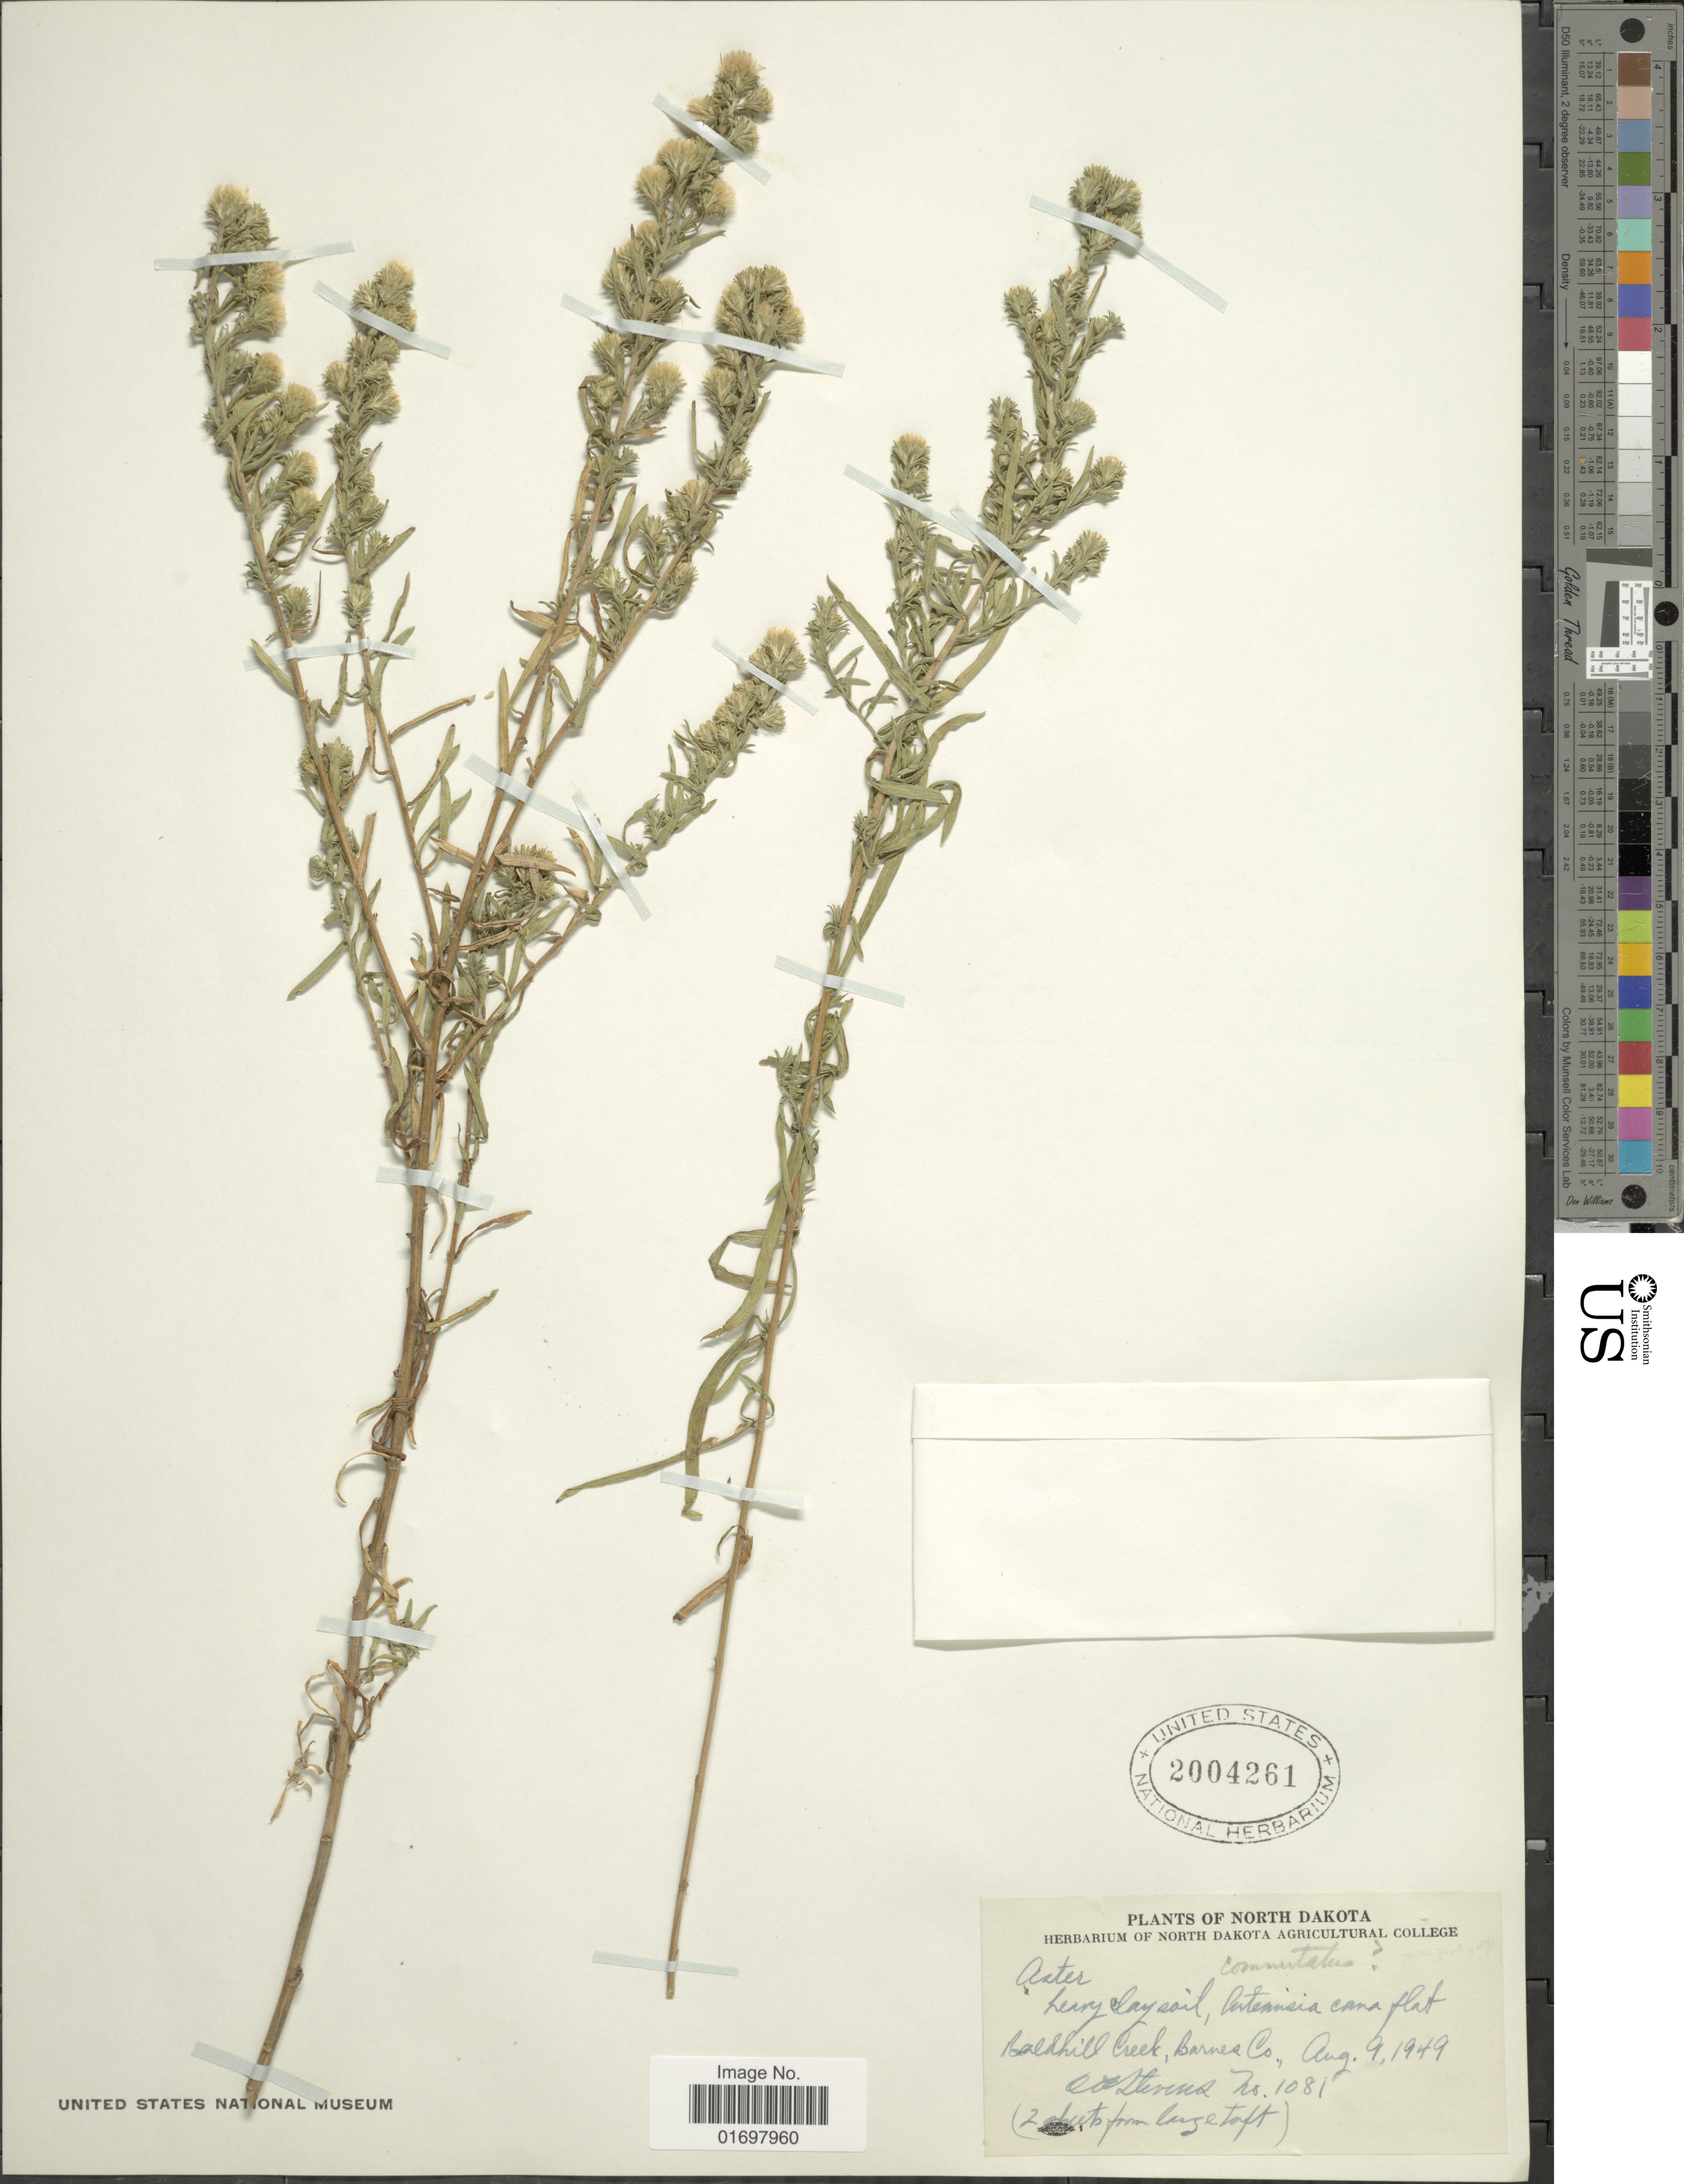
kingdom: Plantae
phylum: Tracheophyta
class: Magnoliopsida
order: Asterales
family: Asteraceae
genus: Symphyotrichum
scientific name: Symphyotrichum falcatum var. commutatum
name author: (Torr. & A. Gray) G.L. Nesom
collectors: O. A. Stevens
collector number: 1081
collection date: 1949-08-09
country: United States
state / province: North Dakota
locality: Baldhill Creek, Barner Co.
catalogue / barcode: US 2004261